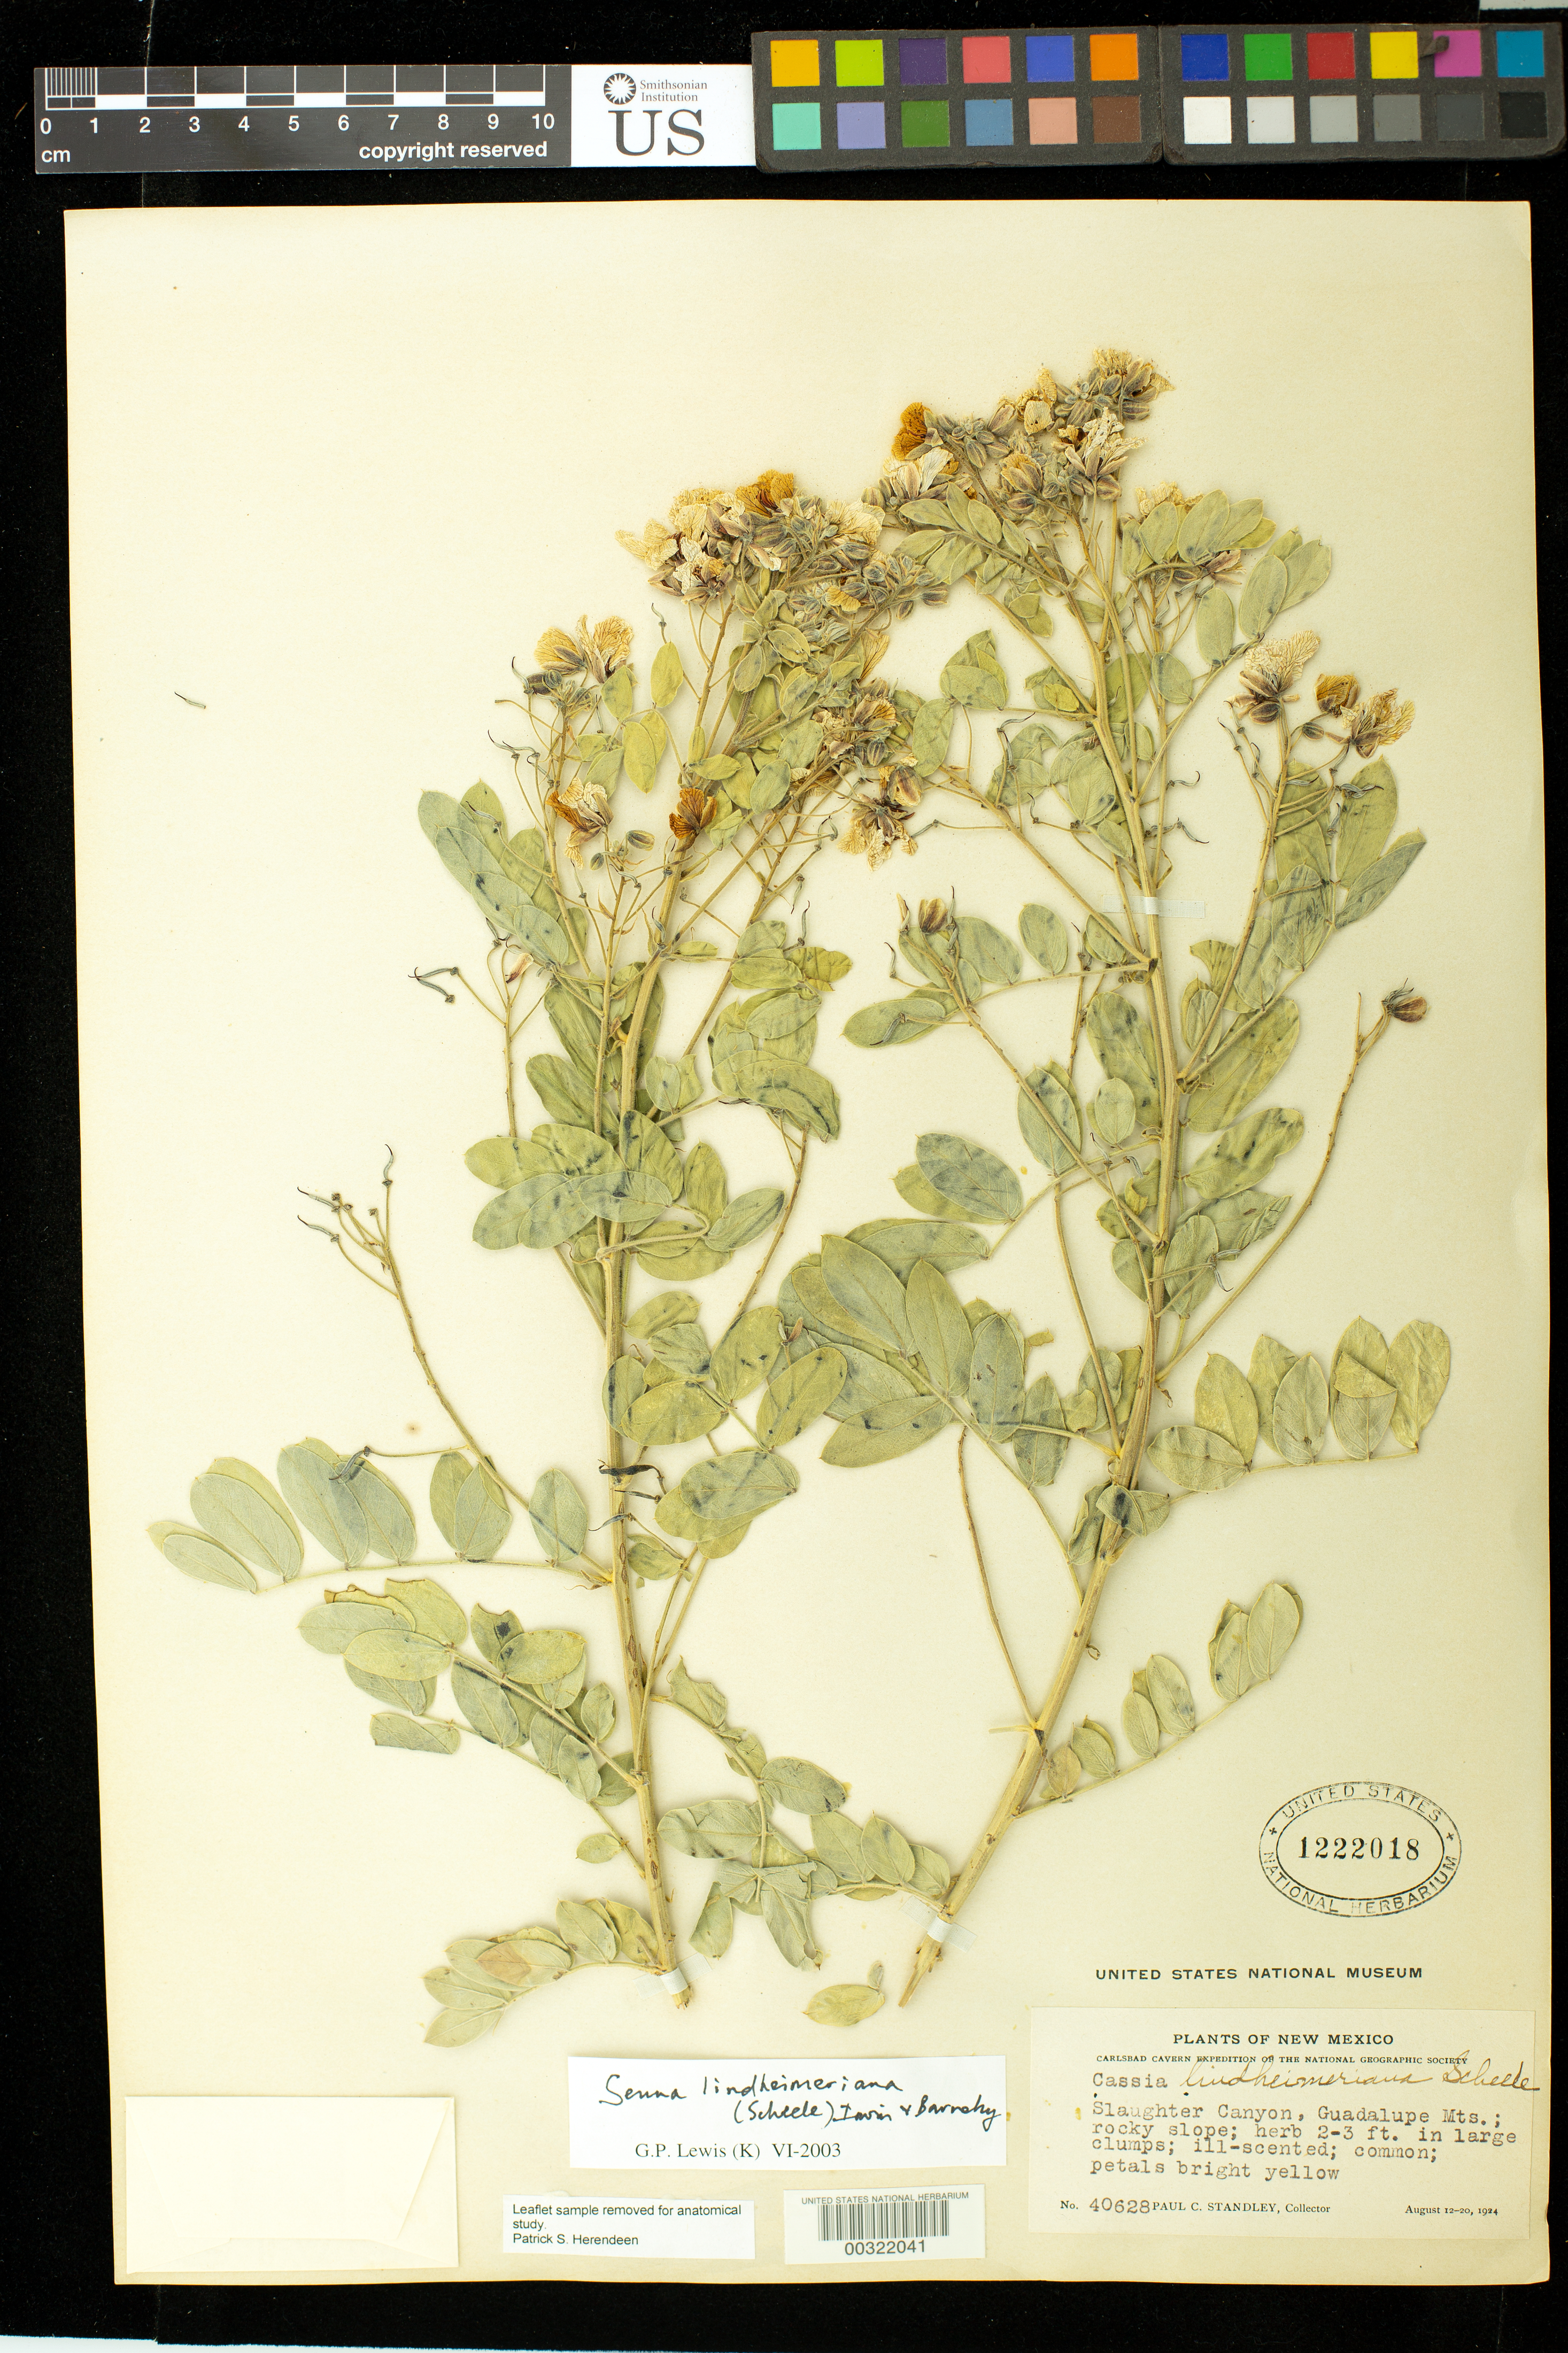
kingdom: Plantae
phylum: Tracheophyta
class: Magnoliopsida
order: Fabales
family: Fabaceae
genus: Senna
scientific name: Senna lindheimeriana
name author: (Scheele) H.S. Irwin & Barneby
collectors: P. C. Standley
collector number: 40628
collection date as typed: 12 Aug 1924 to 20 Aug 1924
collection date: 1924-08-12/1924-08-20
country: United States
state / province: New Mexico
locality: Slaughter canyon, guadalupe mts.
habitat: Rocky slope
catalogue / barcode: US 1222018